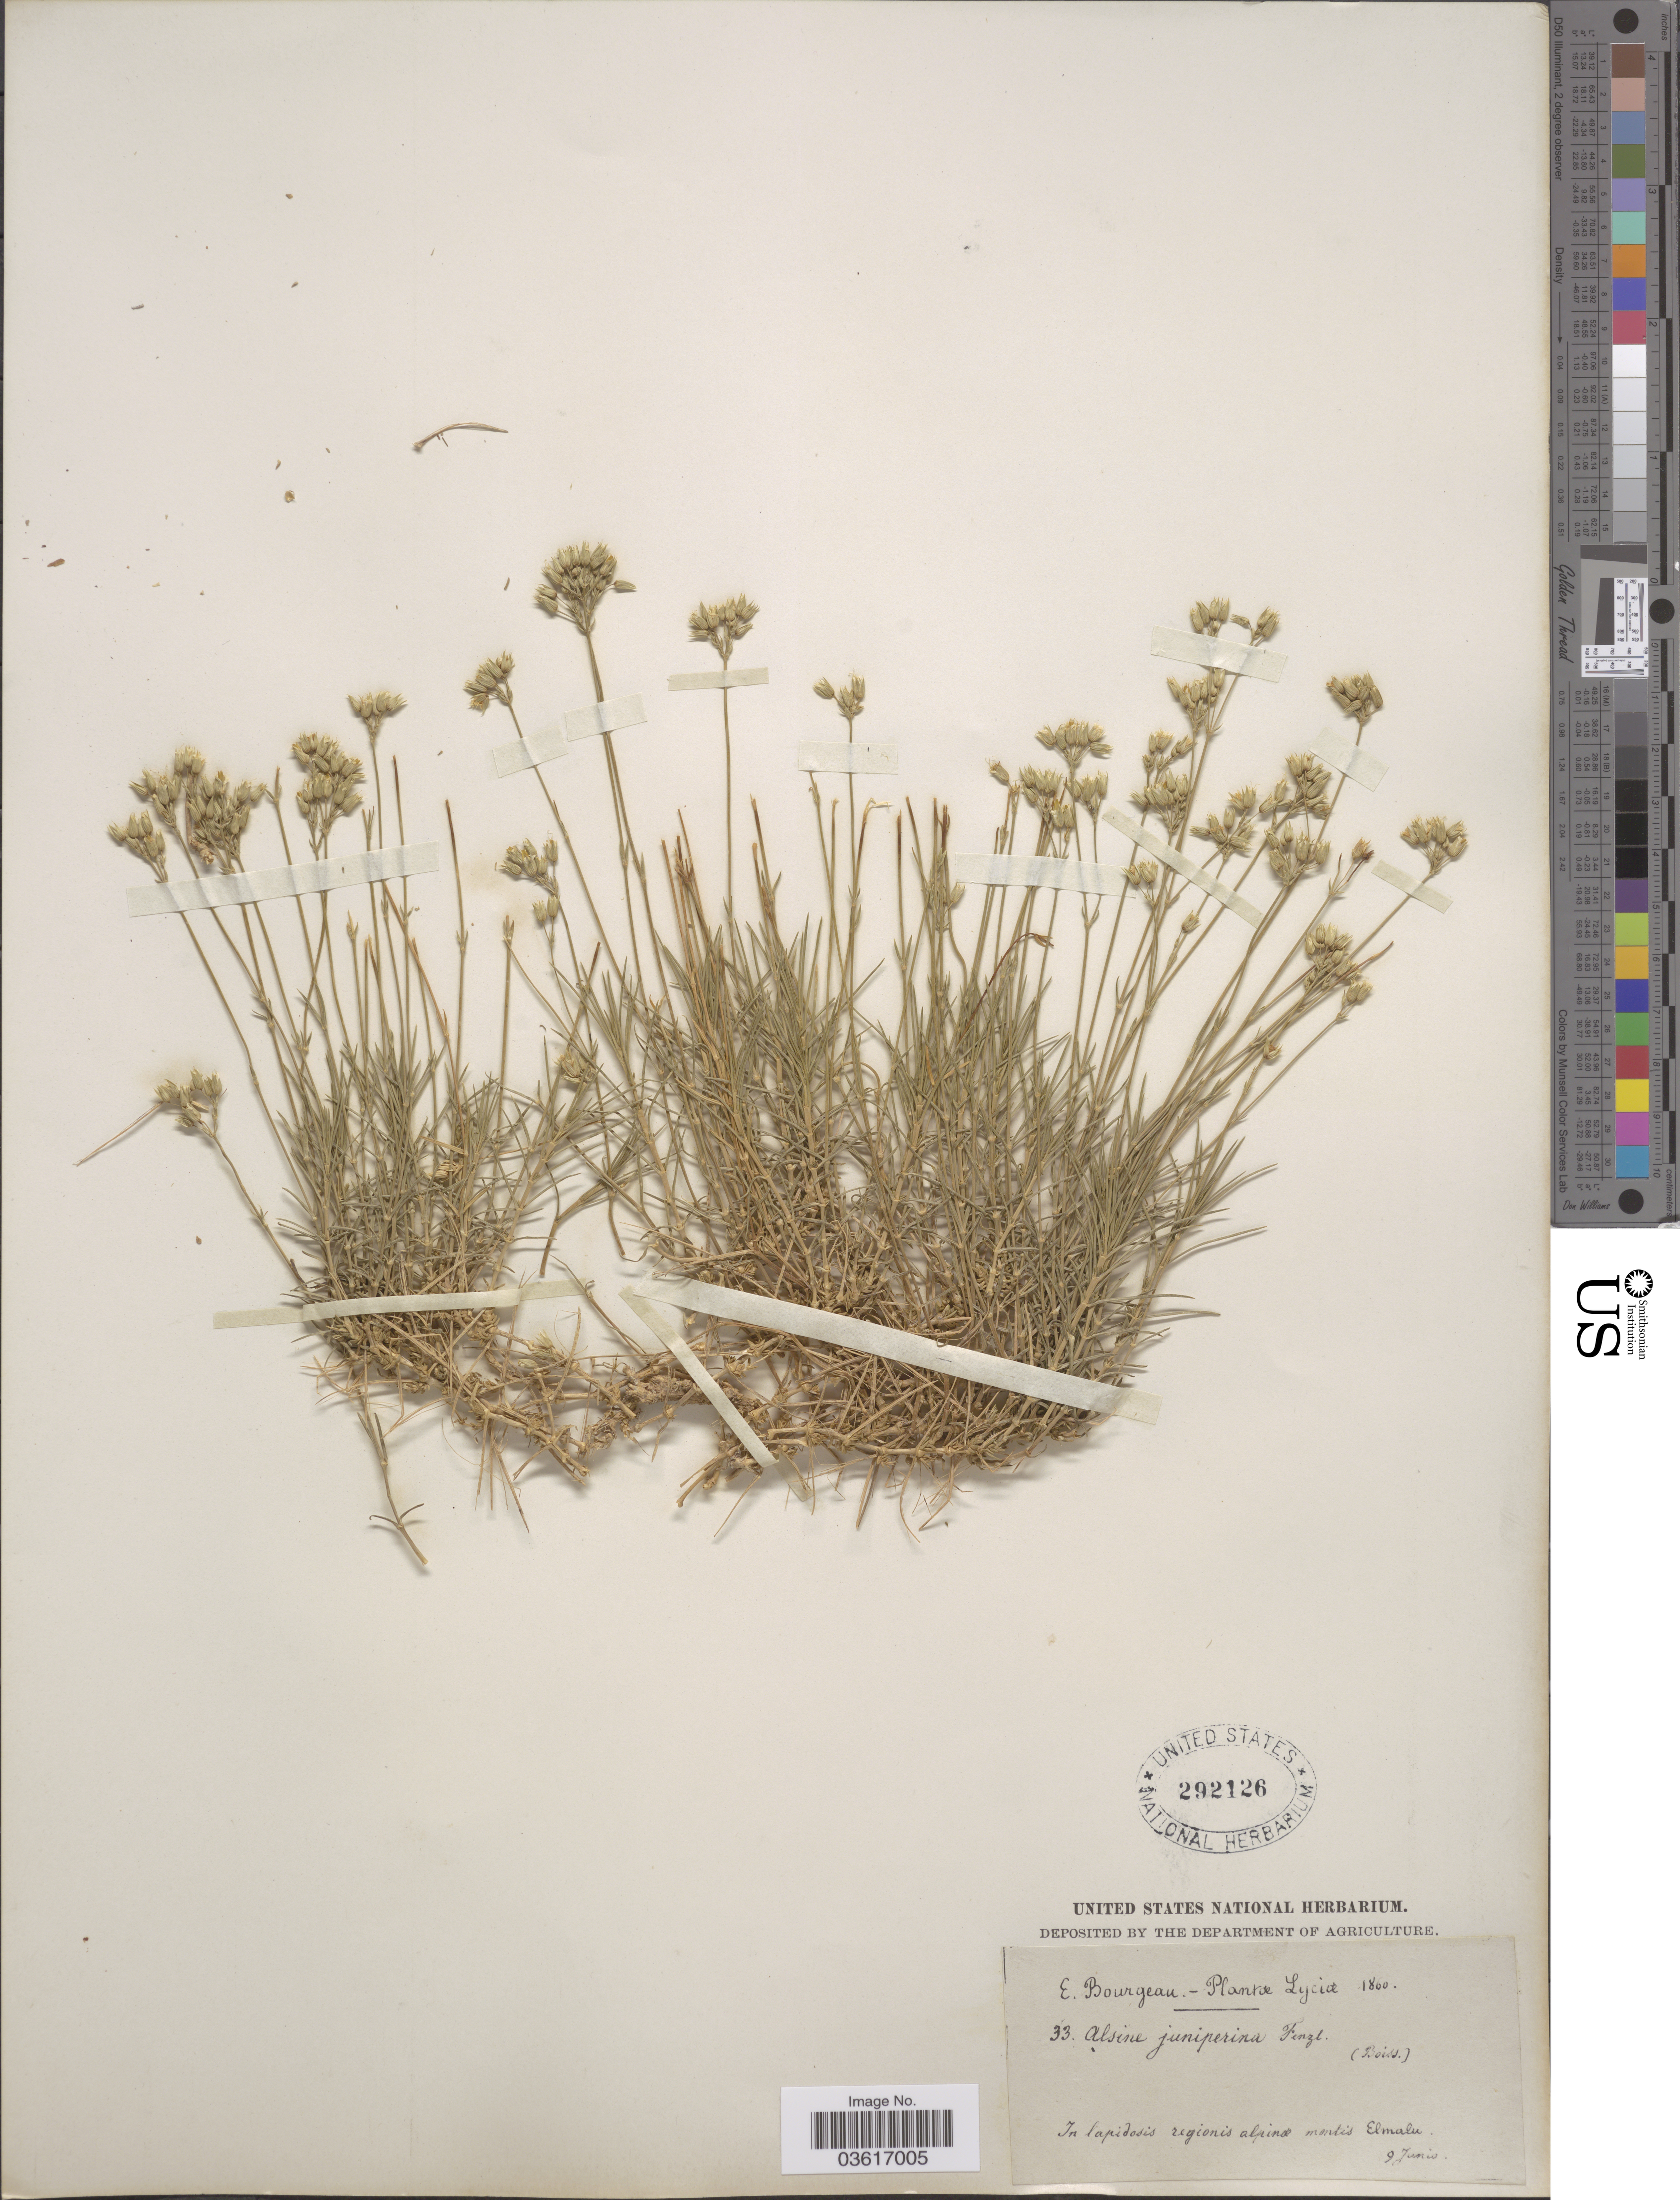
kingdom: Plantae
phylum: Tracheophyta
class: Magnoliopsida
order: Caryophyllales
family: Caryophyllaceae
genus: Minuartia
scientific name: Minuartia juniperina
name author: (L.) Maire & Petitm.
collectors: E. Bourgeau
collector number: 33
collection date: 1860-06-09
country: Turkey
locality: Lyciæ. In lapidosis regionis alpinæ montis Elmalu.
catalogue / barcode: US 292126